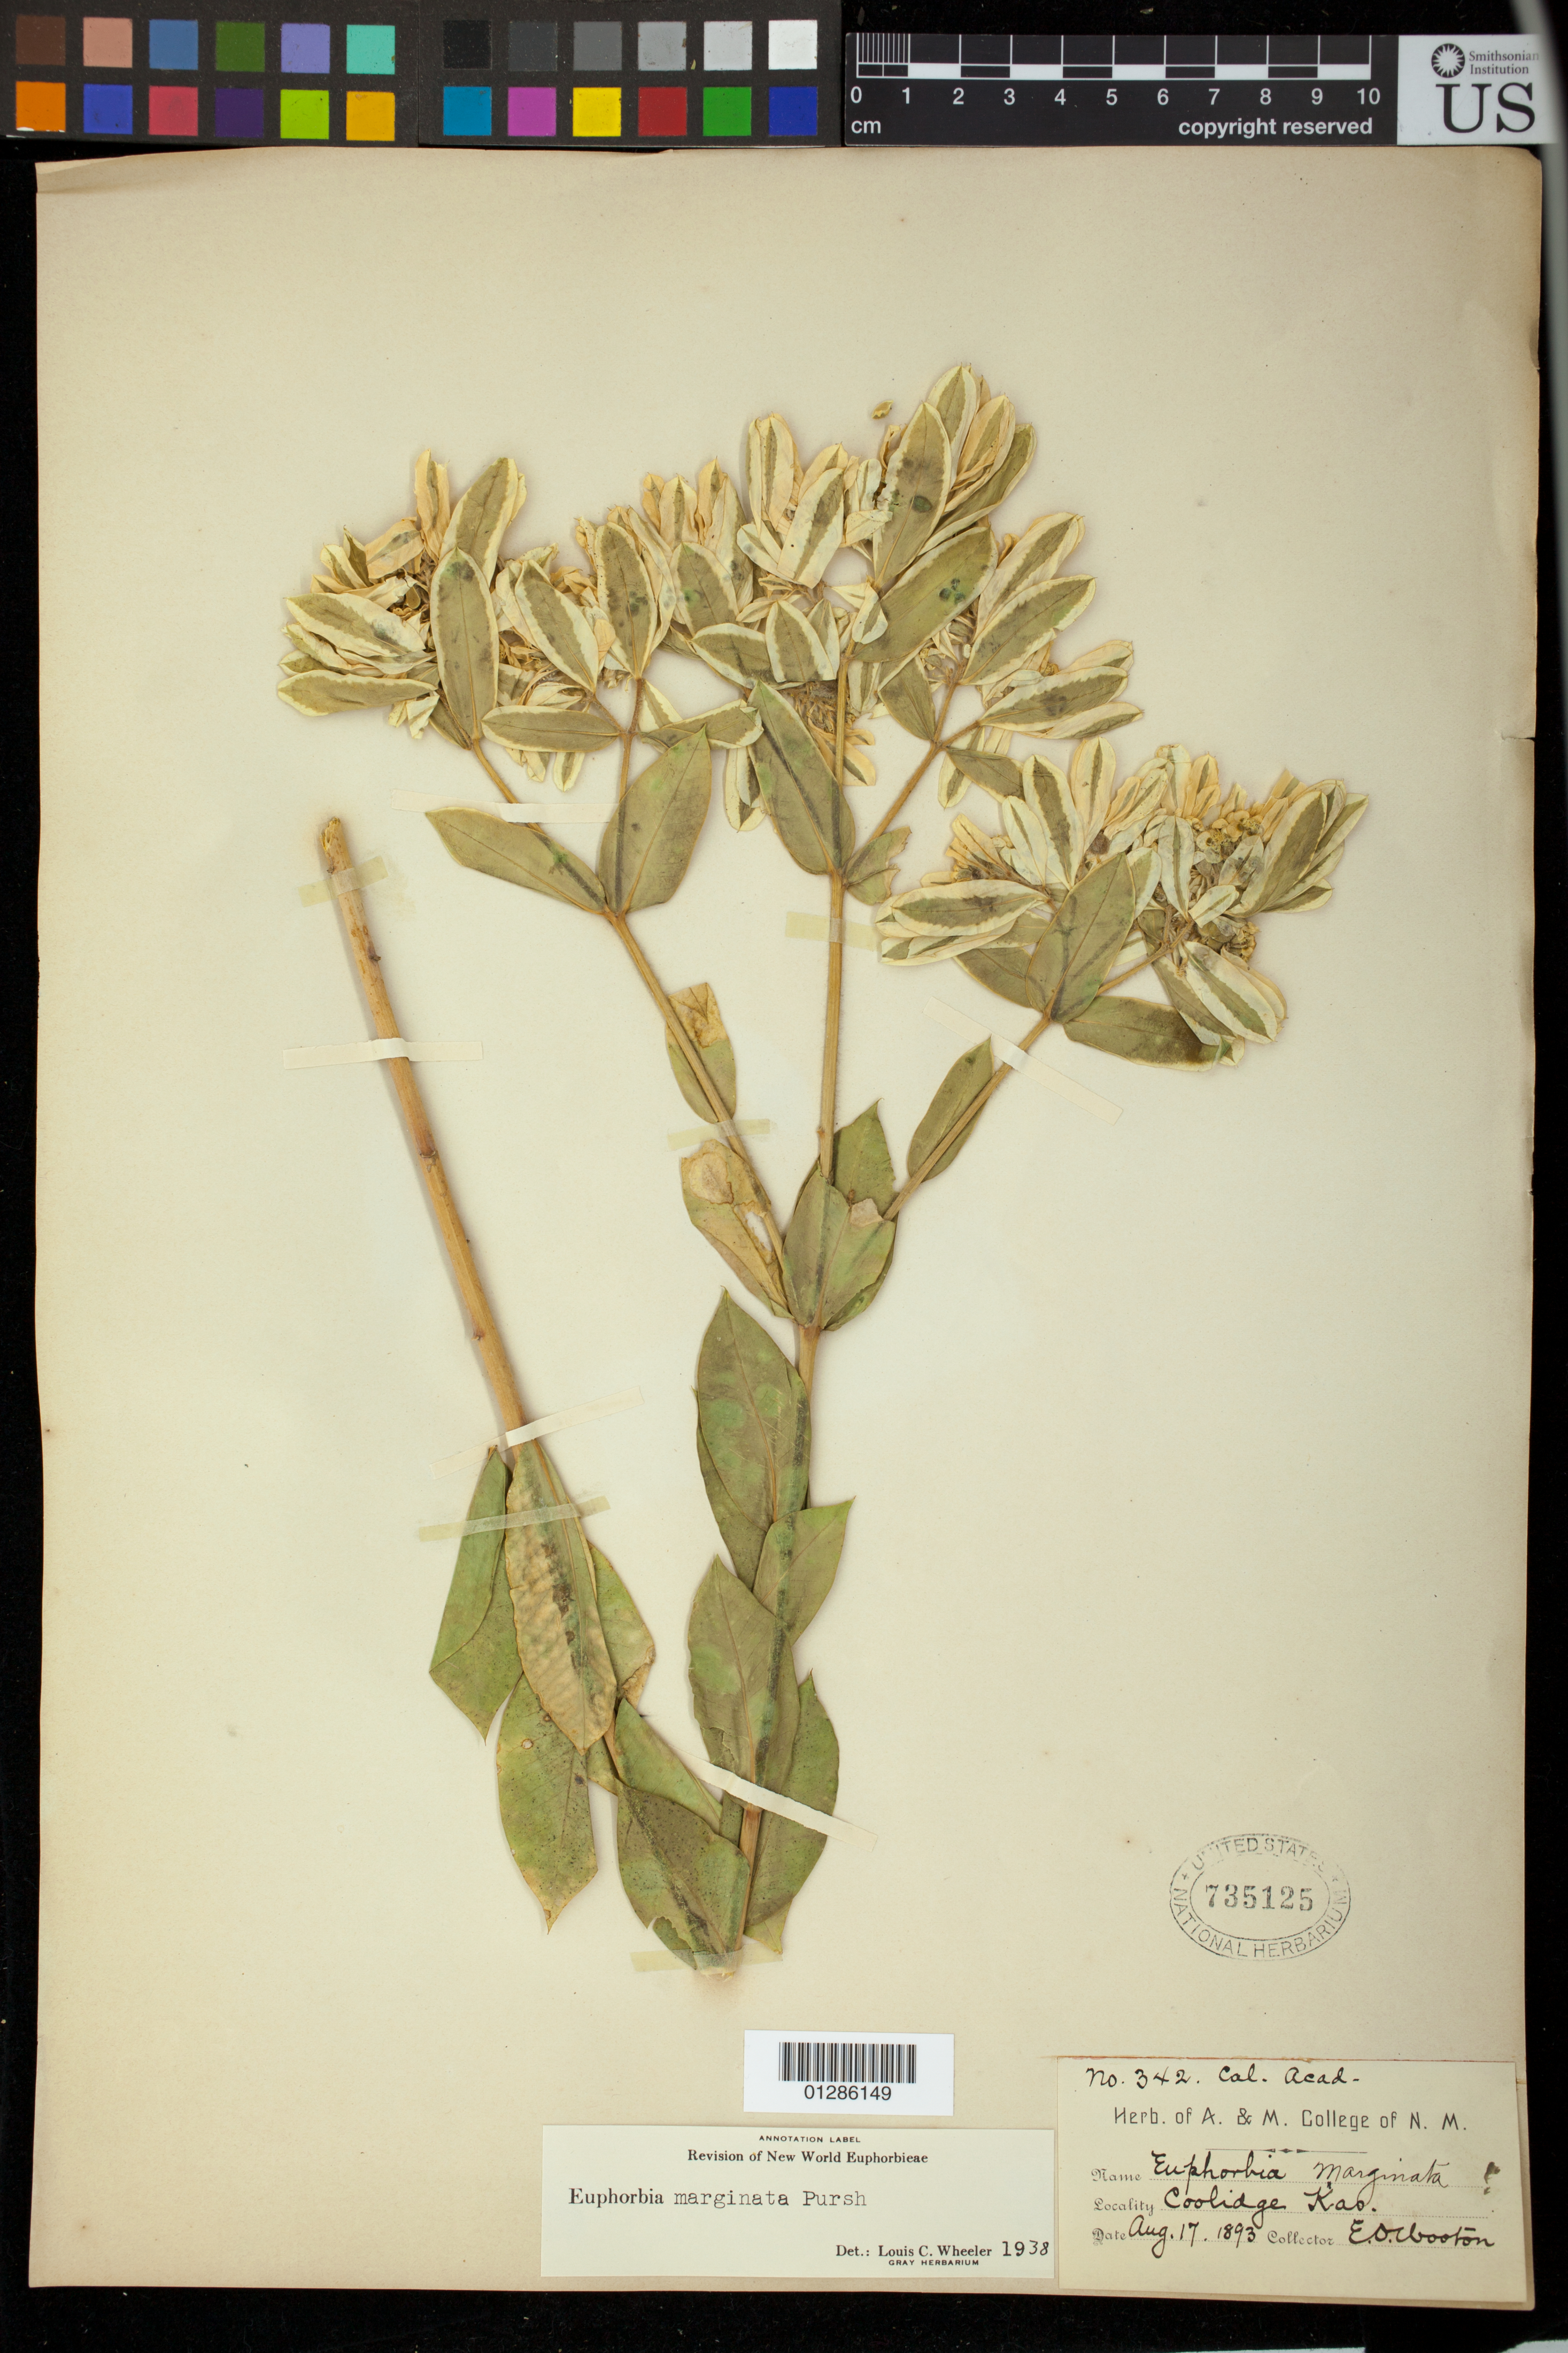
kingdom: Plantae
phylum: Tracheophyta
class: Magnoliopsida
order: Malpighiales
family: Euphorbiaceae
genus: Euphorbia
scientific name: Euphorbia marginata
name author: Pursh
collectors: E. O. Wooton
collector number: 342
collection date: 1893-08-17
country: United States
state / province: Kansas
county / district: Hamilton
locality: Coolidge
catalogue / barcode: US 735125